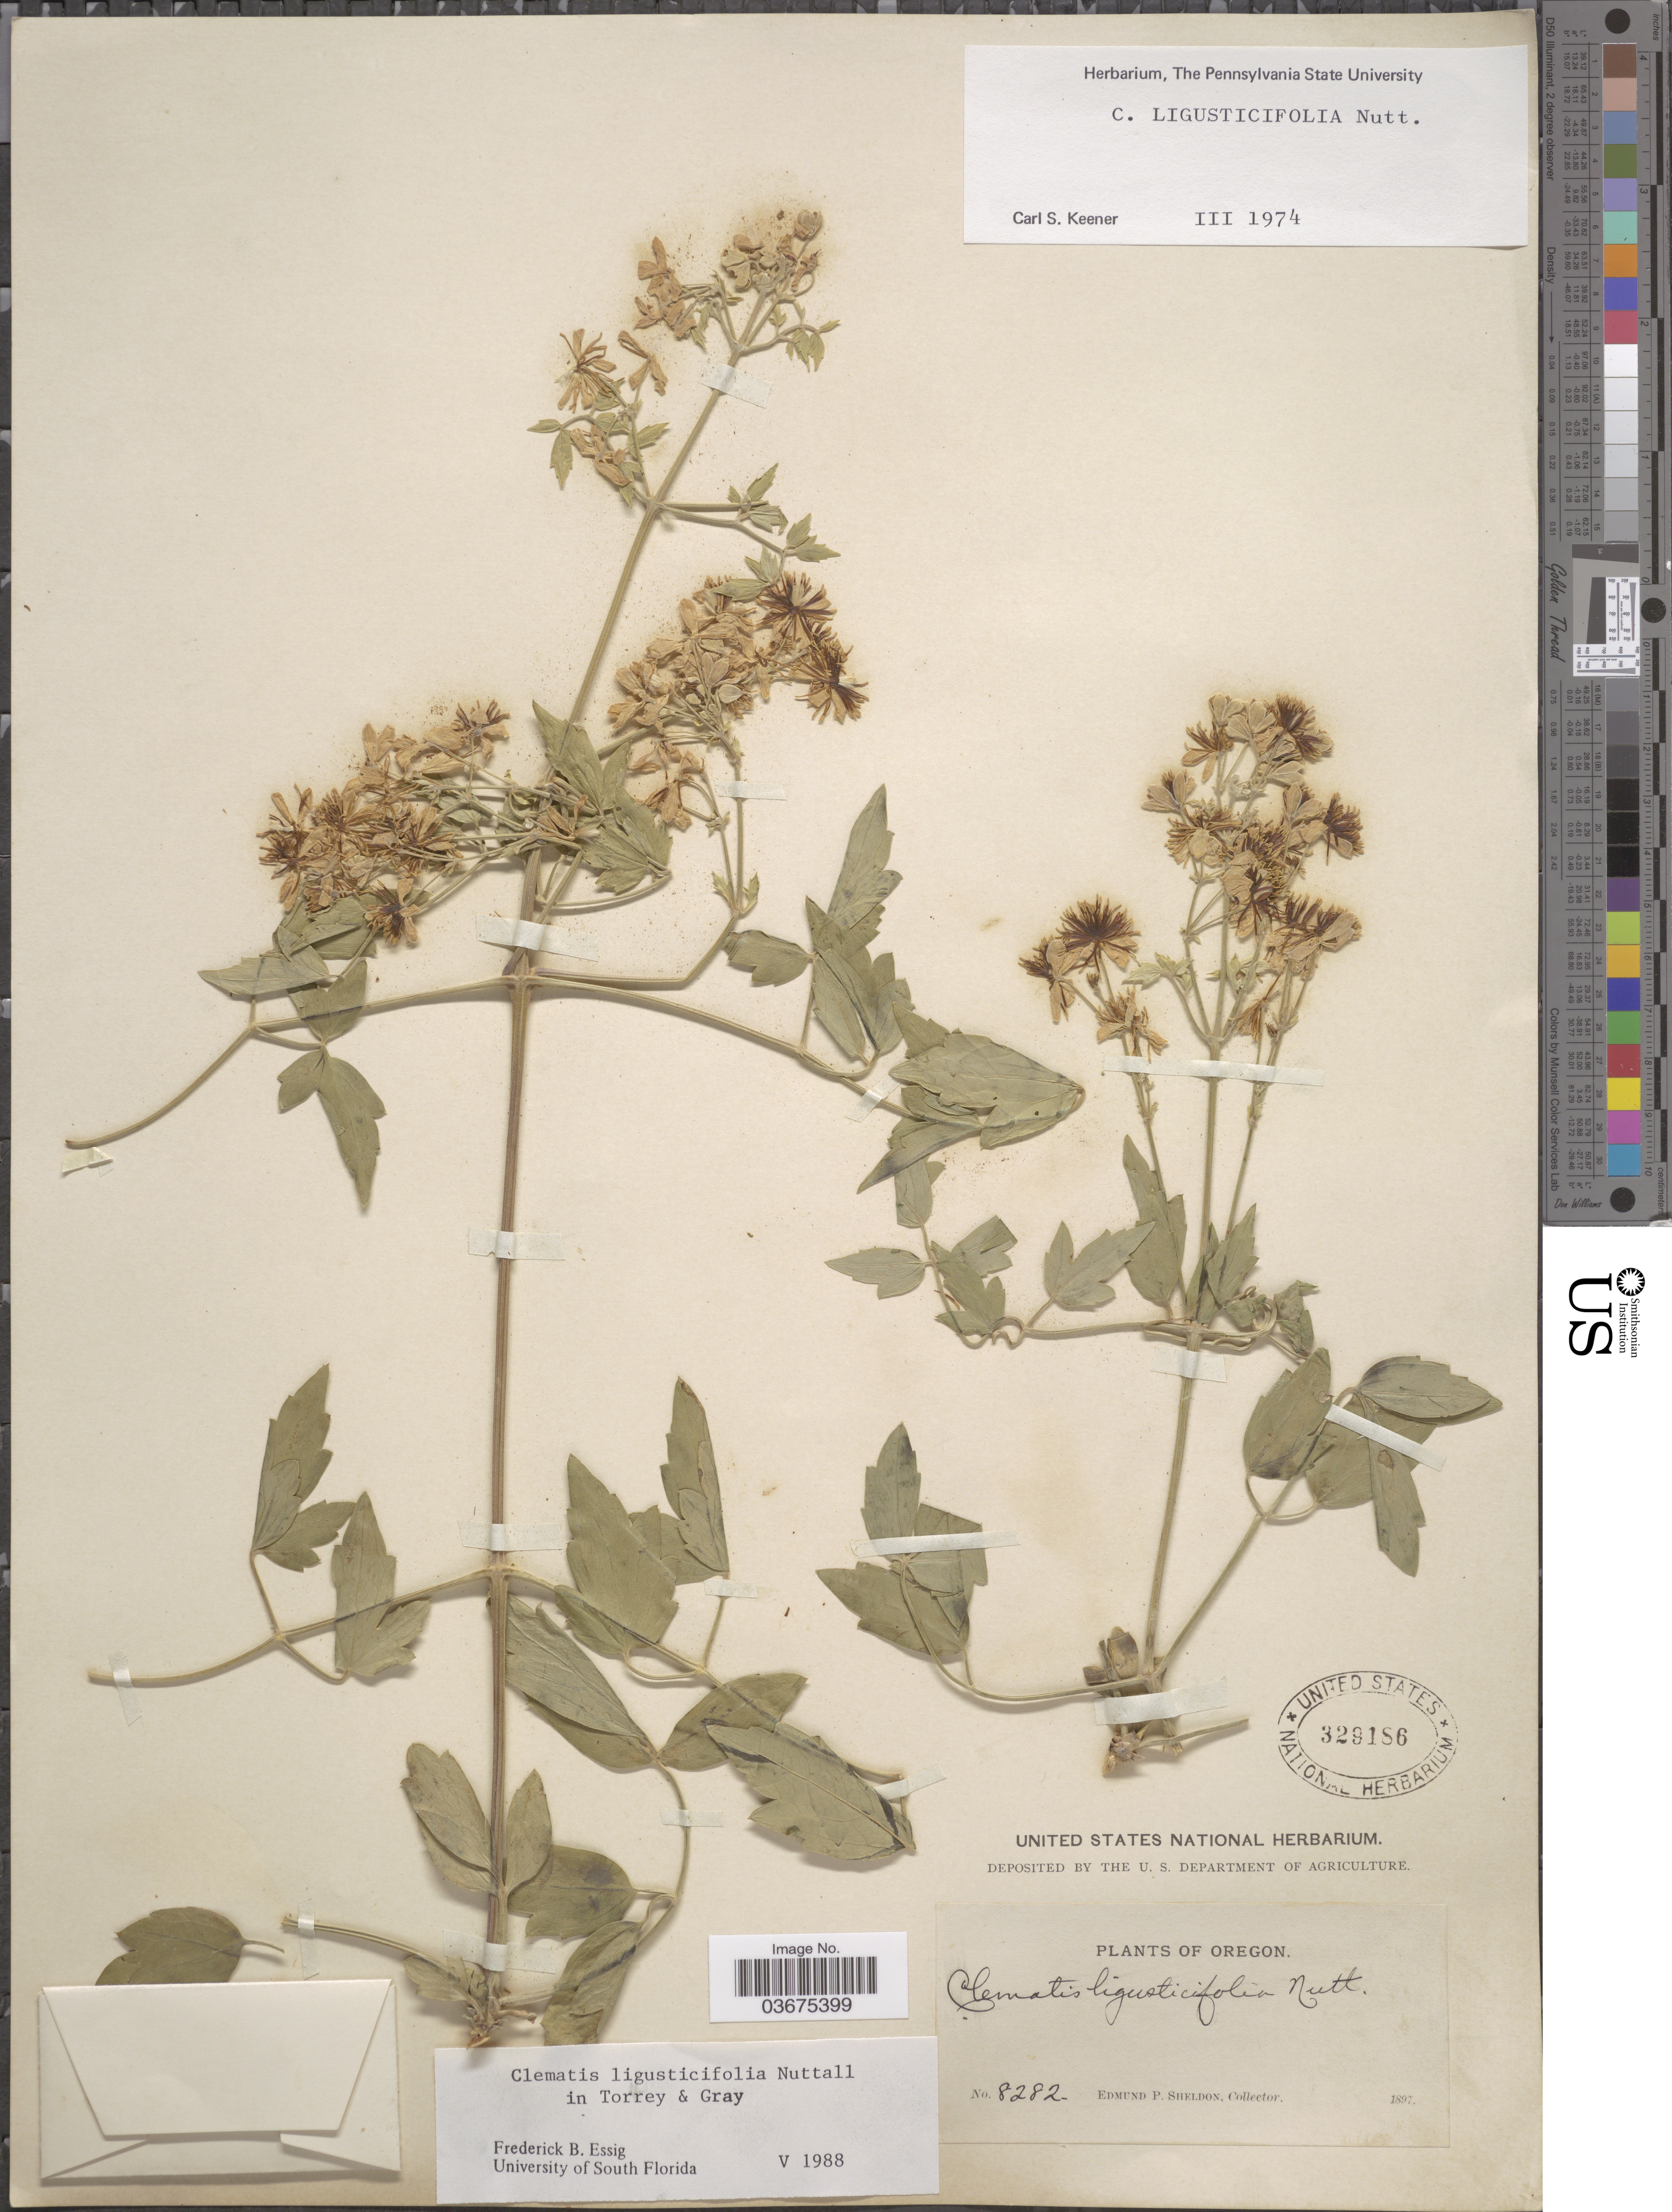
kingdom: Plantae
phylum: Tracheophyta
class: Magnoliopsida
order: Ranunculales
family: Ranunculaceae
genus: Clematis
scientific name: Clematis ligusticifolia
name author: Nutt.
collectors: E. P. Sheldon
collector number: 8282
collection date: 1897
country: United States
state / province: Oregon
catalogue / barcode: US 329186